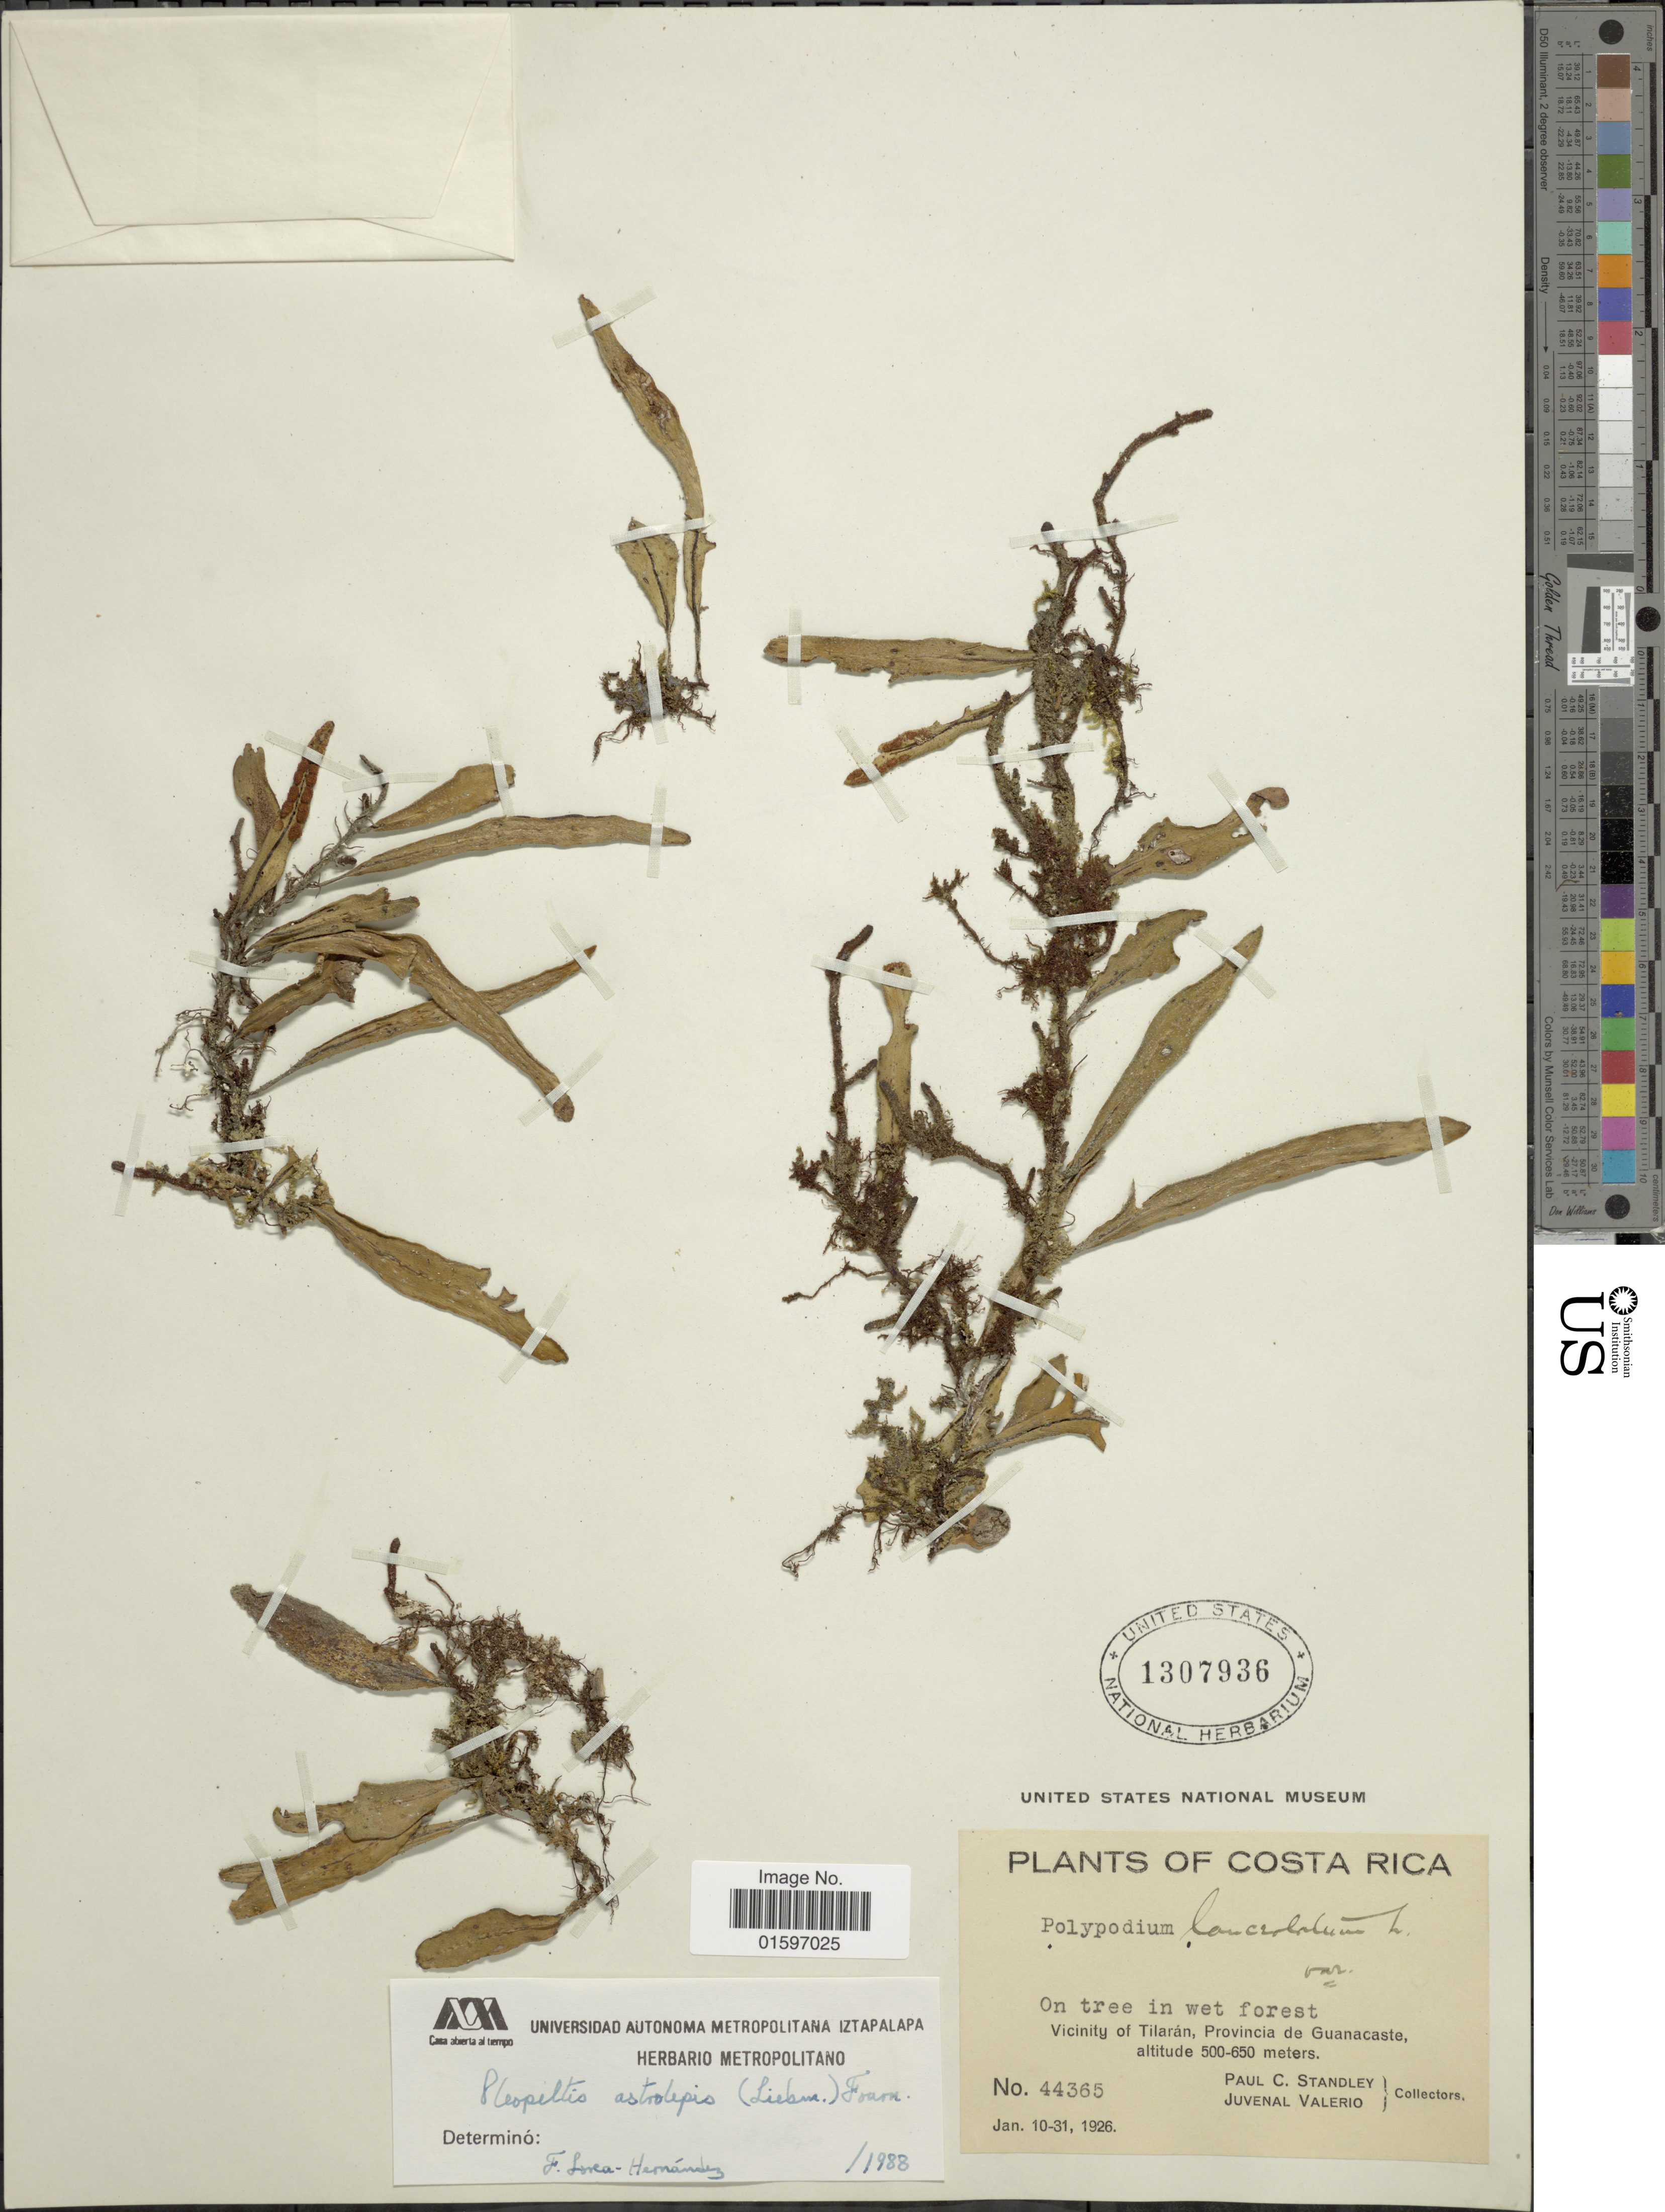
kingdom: Plantae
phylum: Tracheophyta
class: Polypodiopsida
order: Polypodiales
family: Polypodiaceae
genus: Pleopeltis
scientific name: Pleopeltis astrolepis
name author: (Liebm.) E. Fourn.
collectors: P. C. Standley & J. Valerio R.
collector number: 44365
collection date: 1926-01-10/1926-01-31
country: Costa Rica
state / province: Guanacaste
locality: Vicinity of Tilarán, Provincia de Guanacaste.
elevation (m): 500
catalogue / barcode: US 1307936